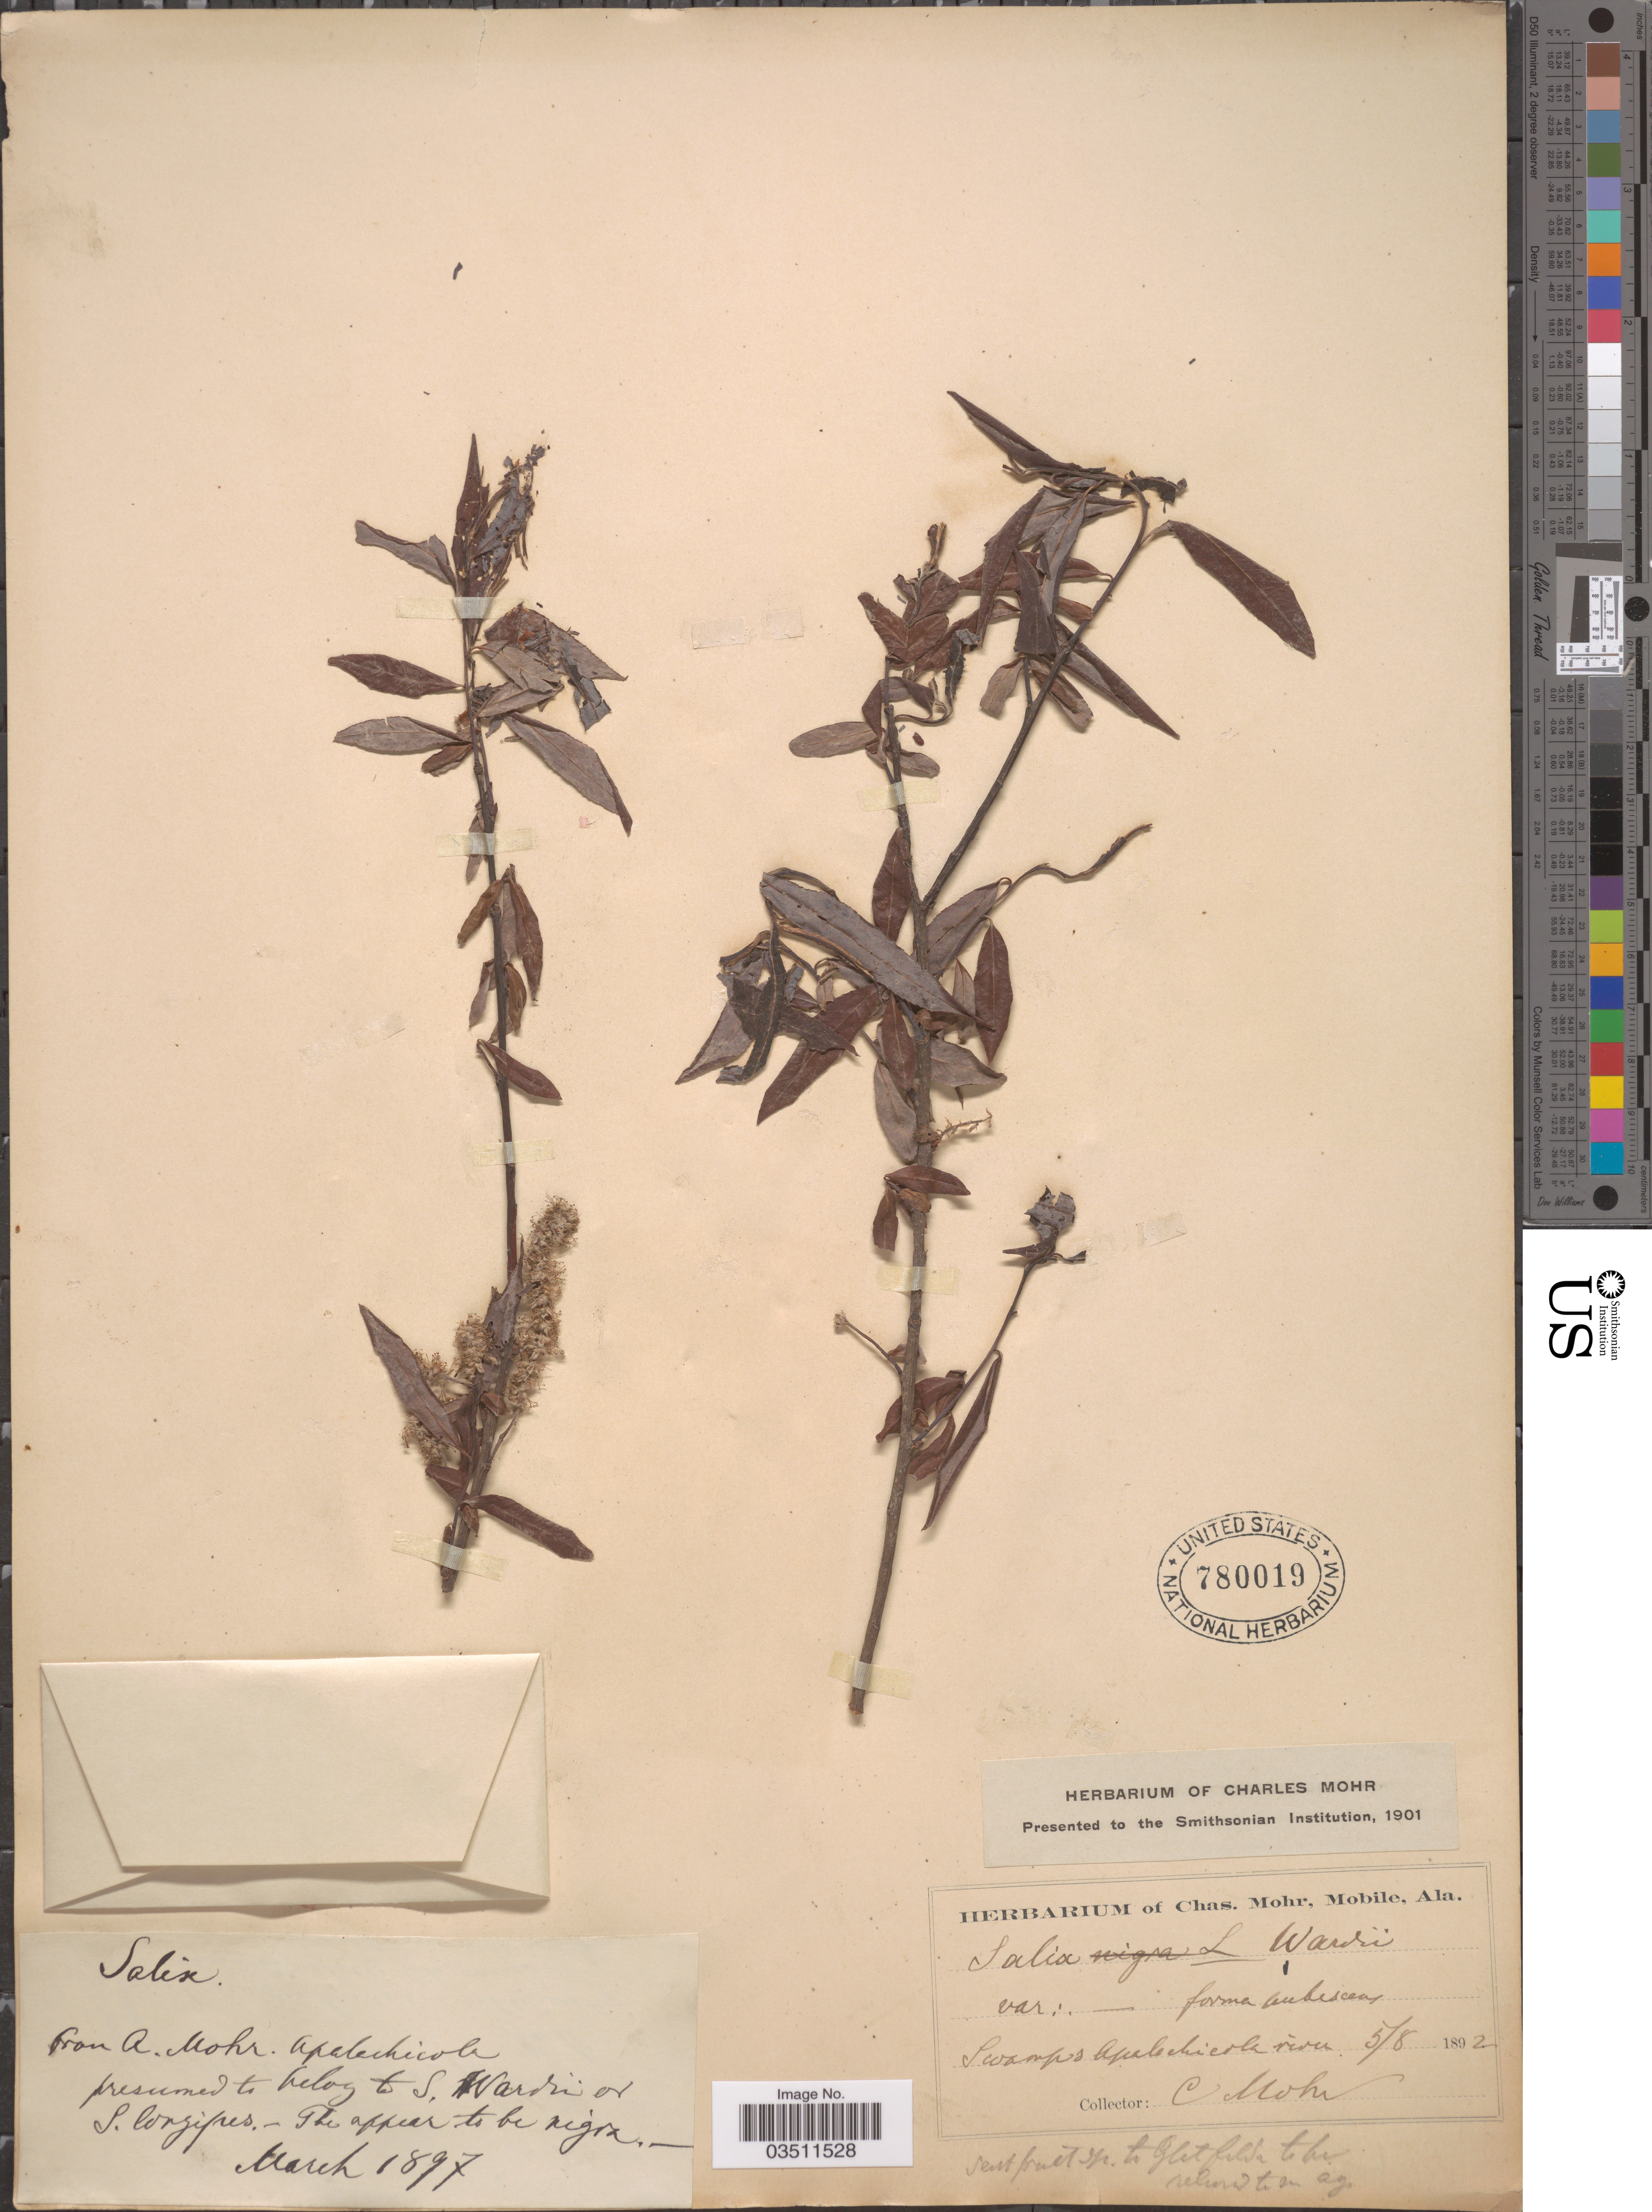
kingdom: Plantae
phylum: Tracheophyta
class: Magnoliopsida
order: Malpighiales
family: Salicaceae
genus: Salix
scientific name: Salix longipes var. wardii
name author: C.K. Schneid.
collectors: Mohr, C. T. (herbarium)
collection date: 1892-05-08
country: United States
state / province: Florida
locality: Swamps Apalachicola river.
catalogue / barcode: US 780019